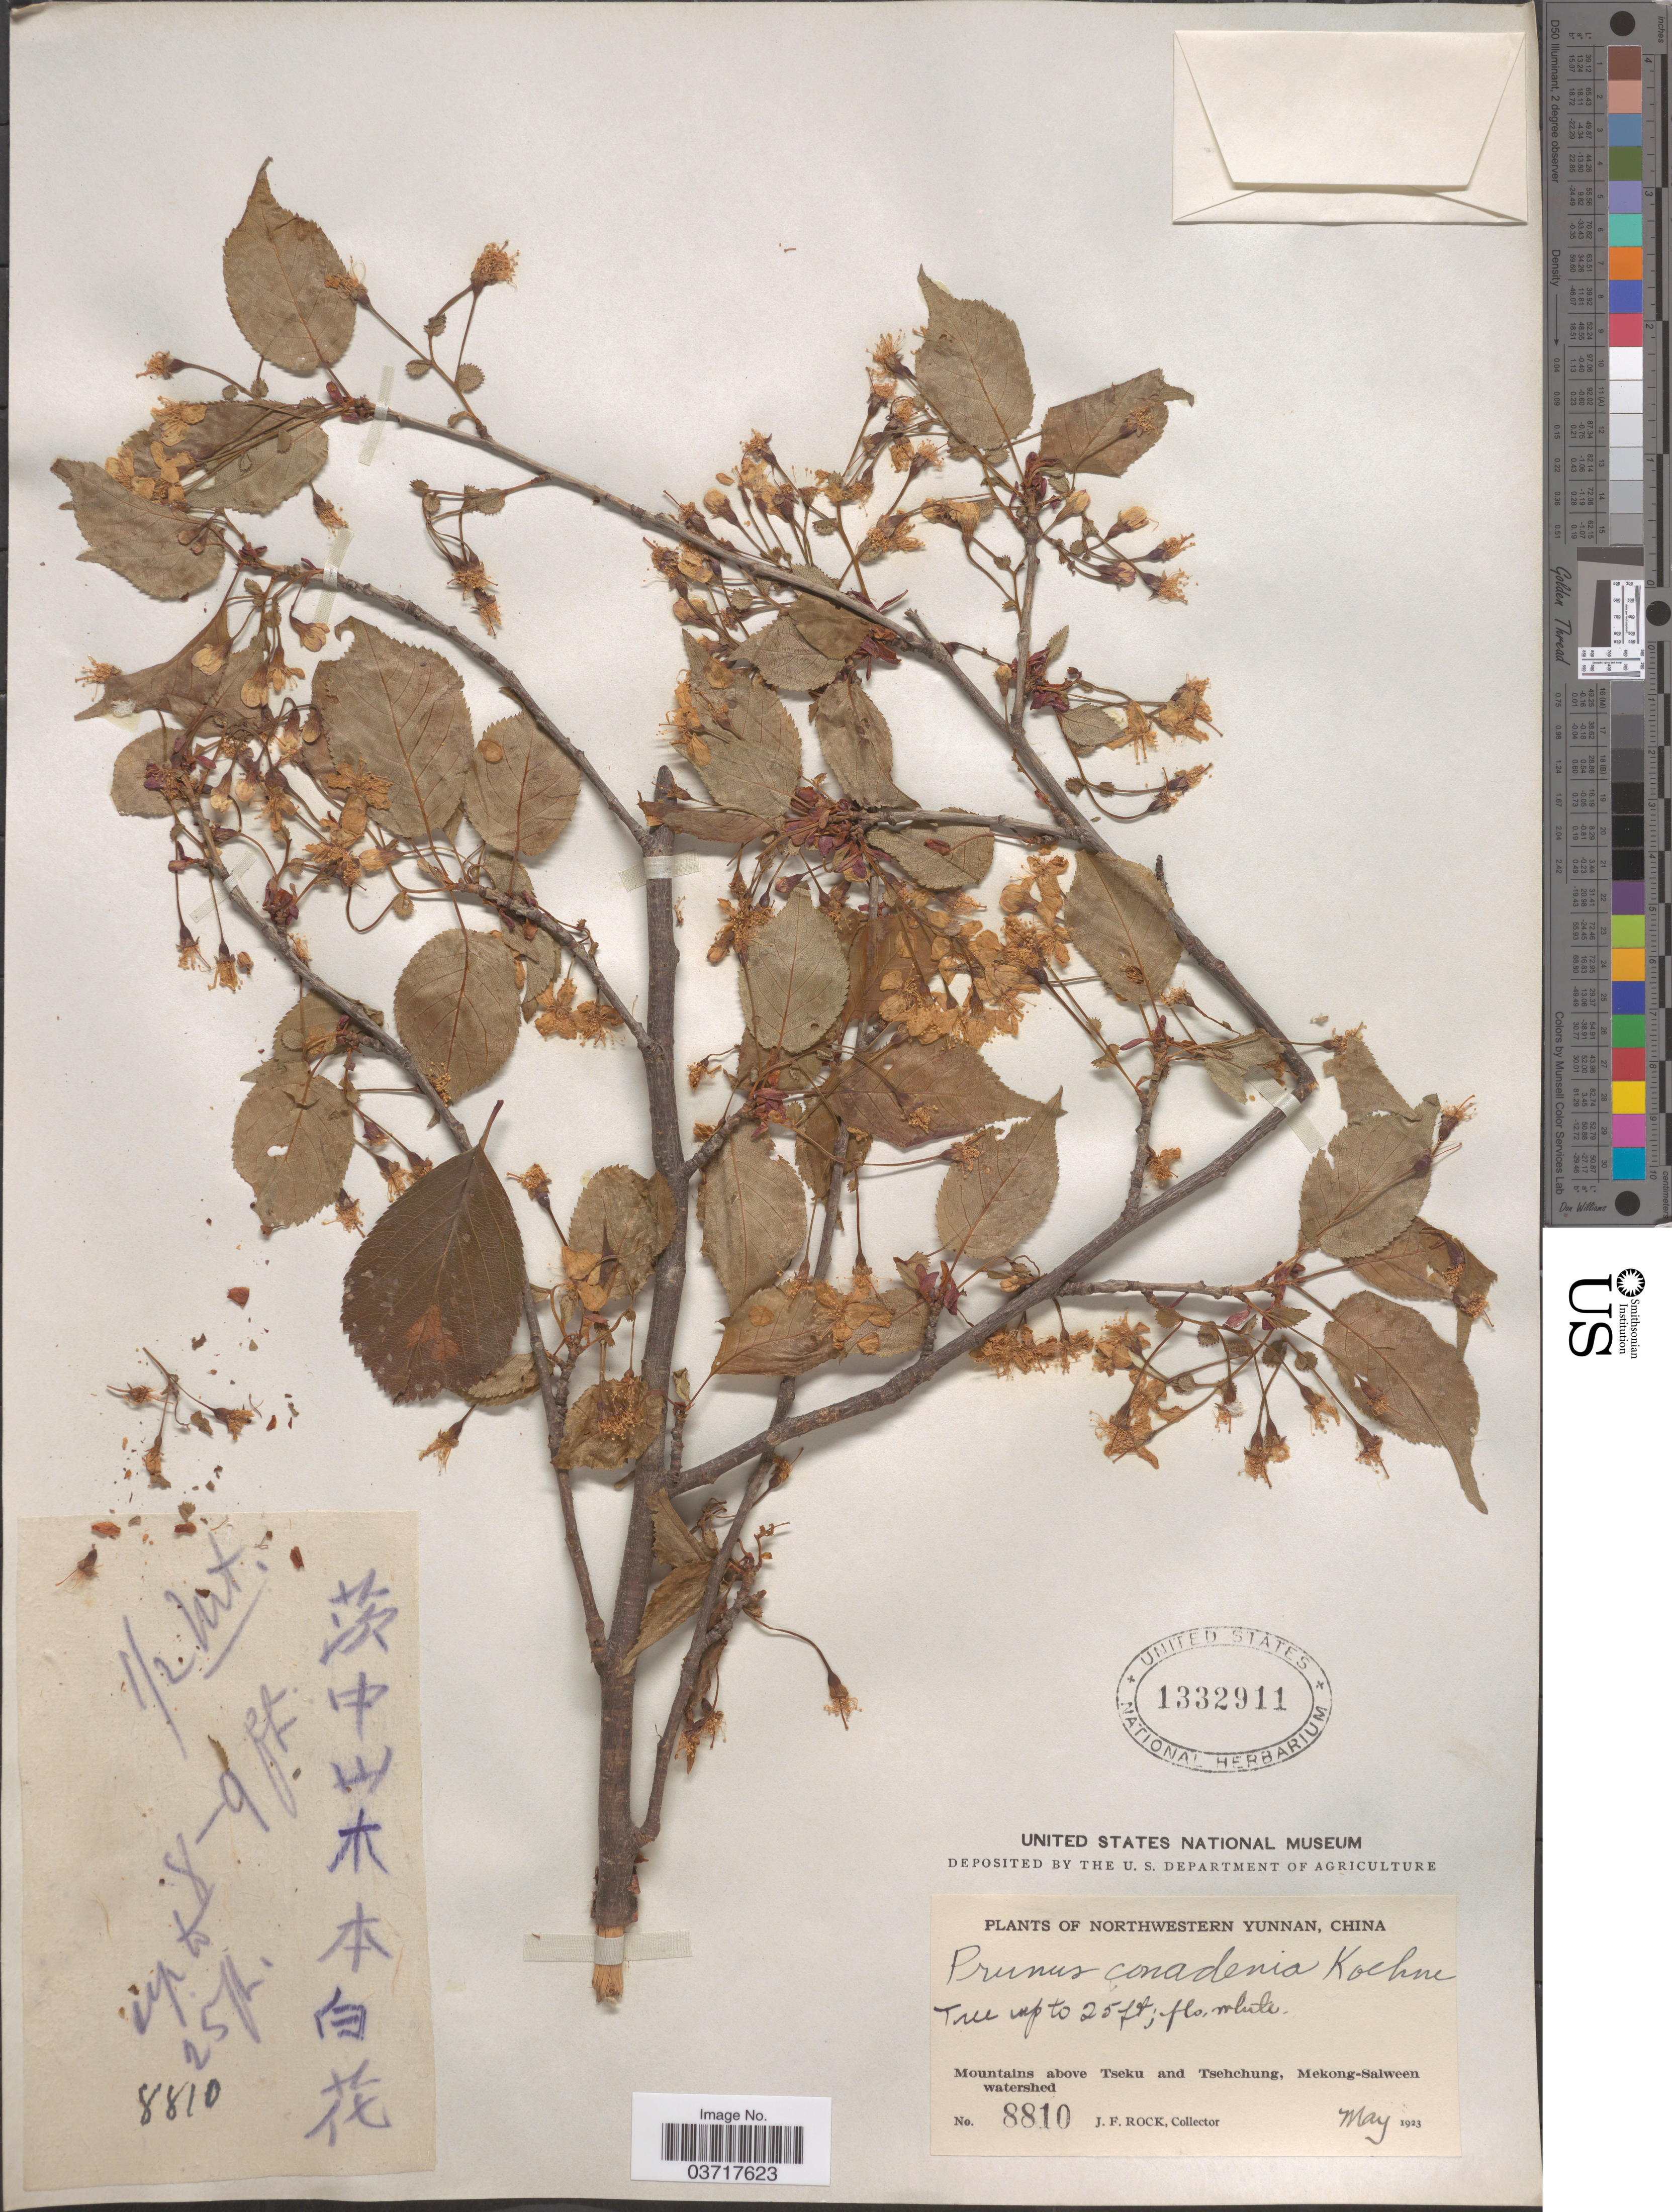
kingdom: Plantae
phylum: Tracheophyta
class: Magnoliopsida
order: Rosales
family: Rosaceae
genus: Prunus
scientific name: Prunus conadenia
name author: Koehne in Sarg.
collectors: J. Rock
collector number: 8810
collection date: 1923-05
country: China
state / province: Yunnan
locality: Western Yunnan. Mountains above Tseku and Tsehchung, Mekong-Salween watershed.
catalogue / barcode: US 1332911